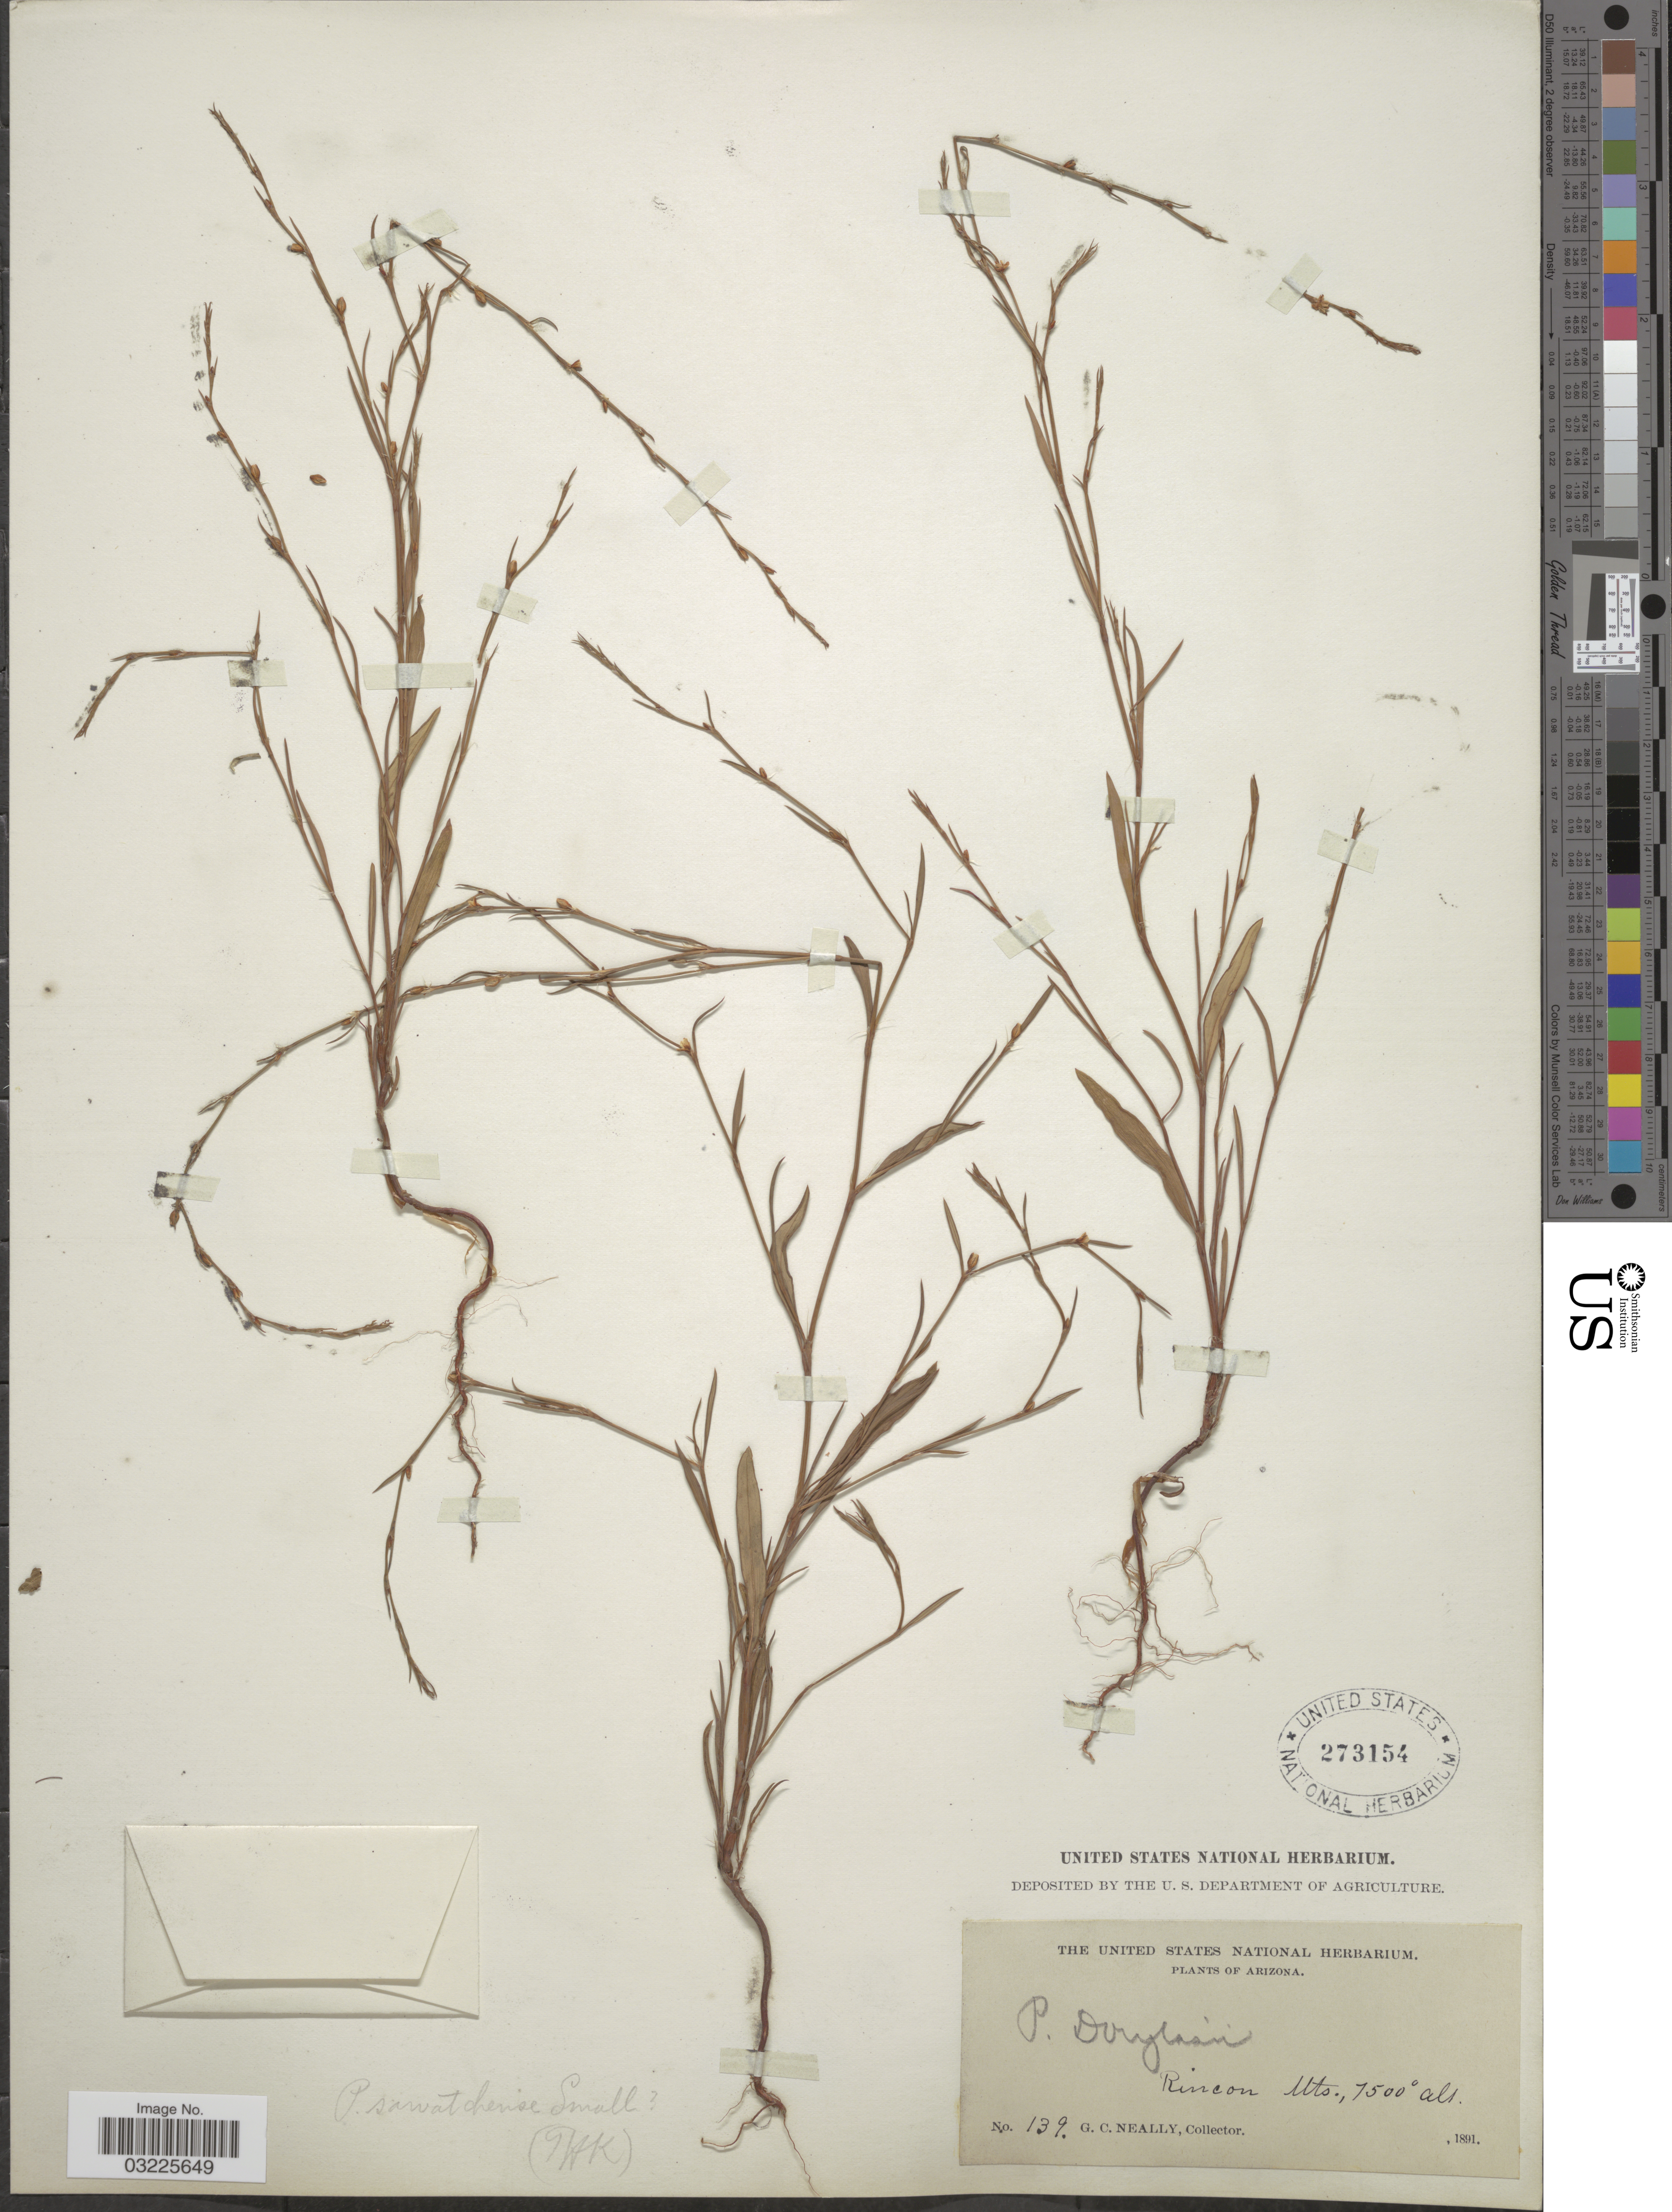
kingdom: Plantae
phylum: Tracheophyta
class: Magnoliopsida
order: Caryophyllales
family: Polygonaceae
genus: Polygonum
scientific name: Polygonum sawatchense subsp. sawatchense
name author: Small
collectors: G. Neally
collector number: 139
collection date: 1891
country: United States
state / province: Arizona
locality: Rincon Mts.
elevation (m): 2286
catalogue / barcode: US 273154